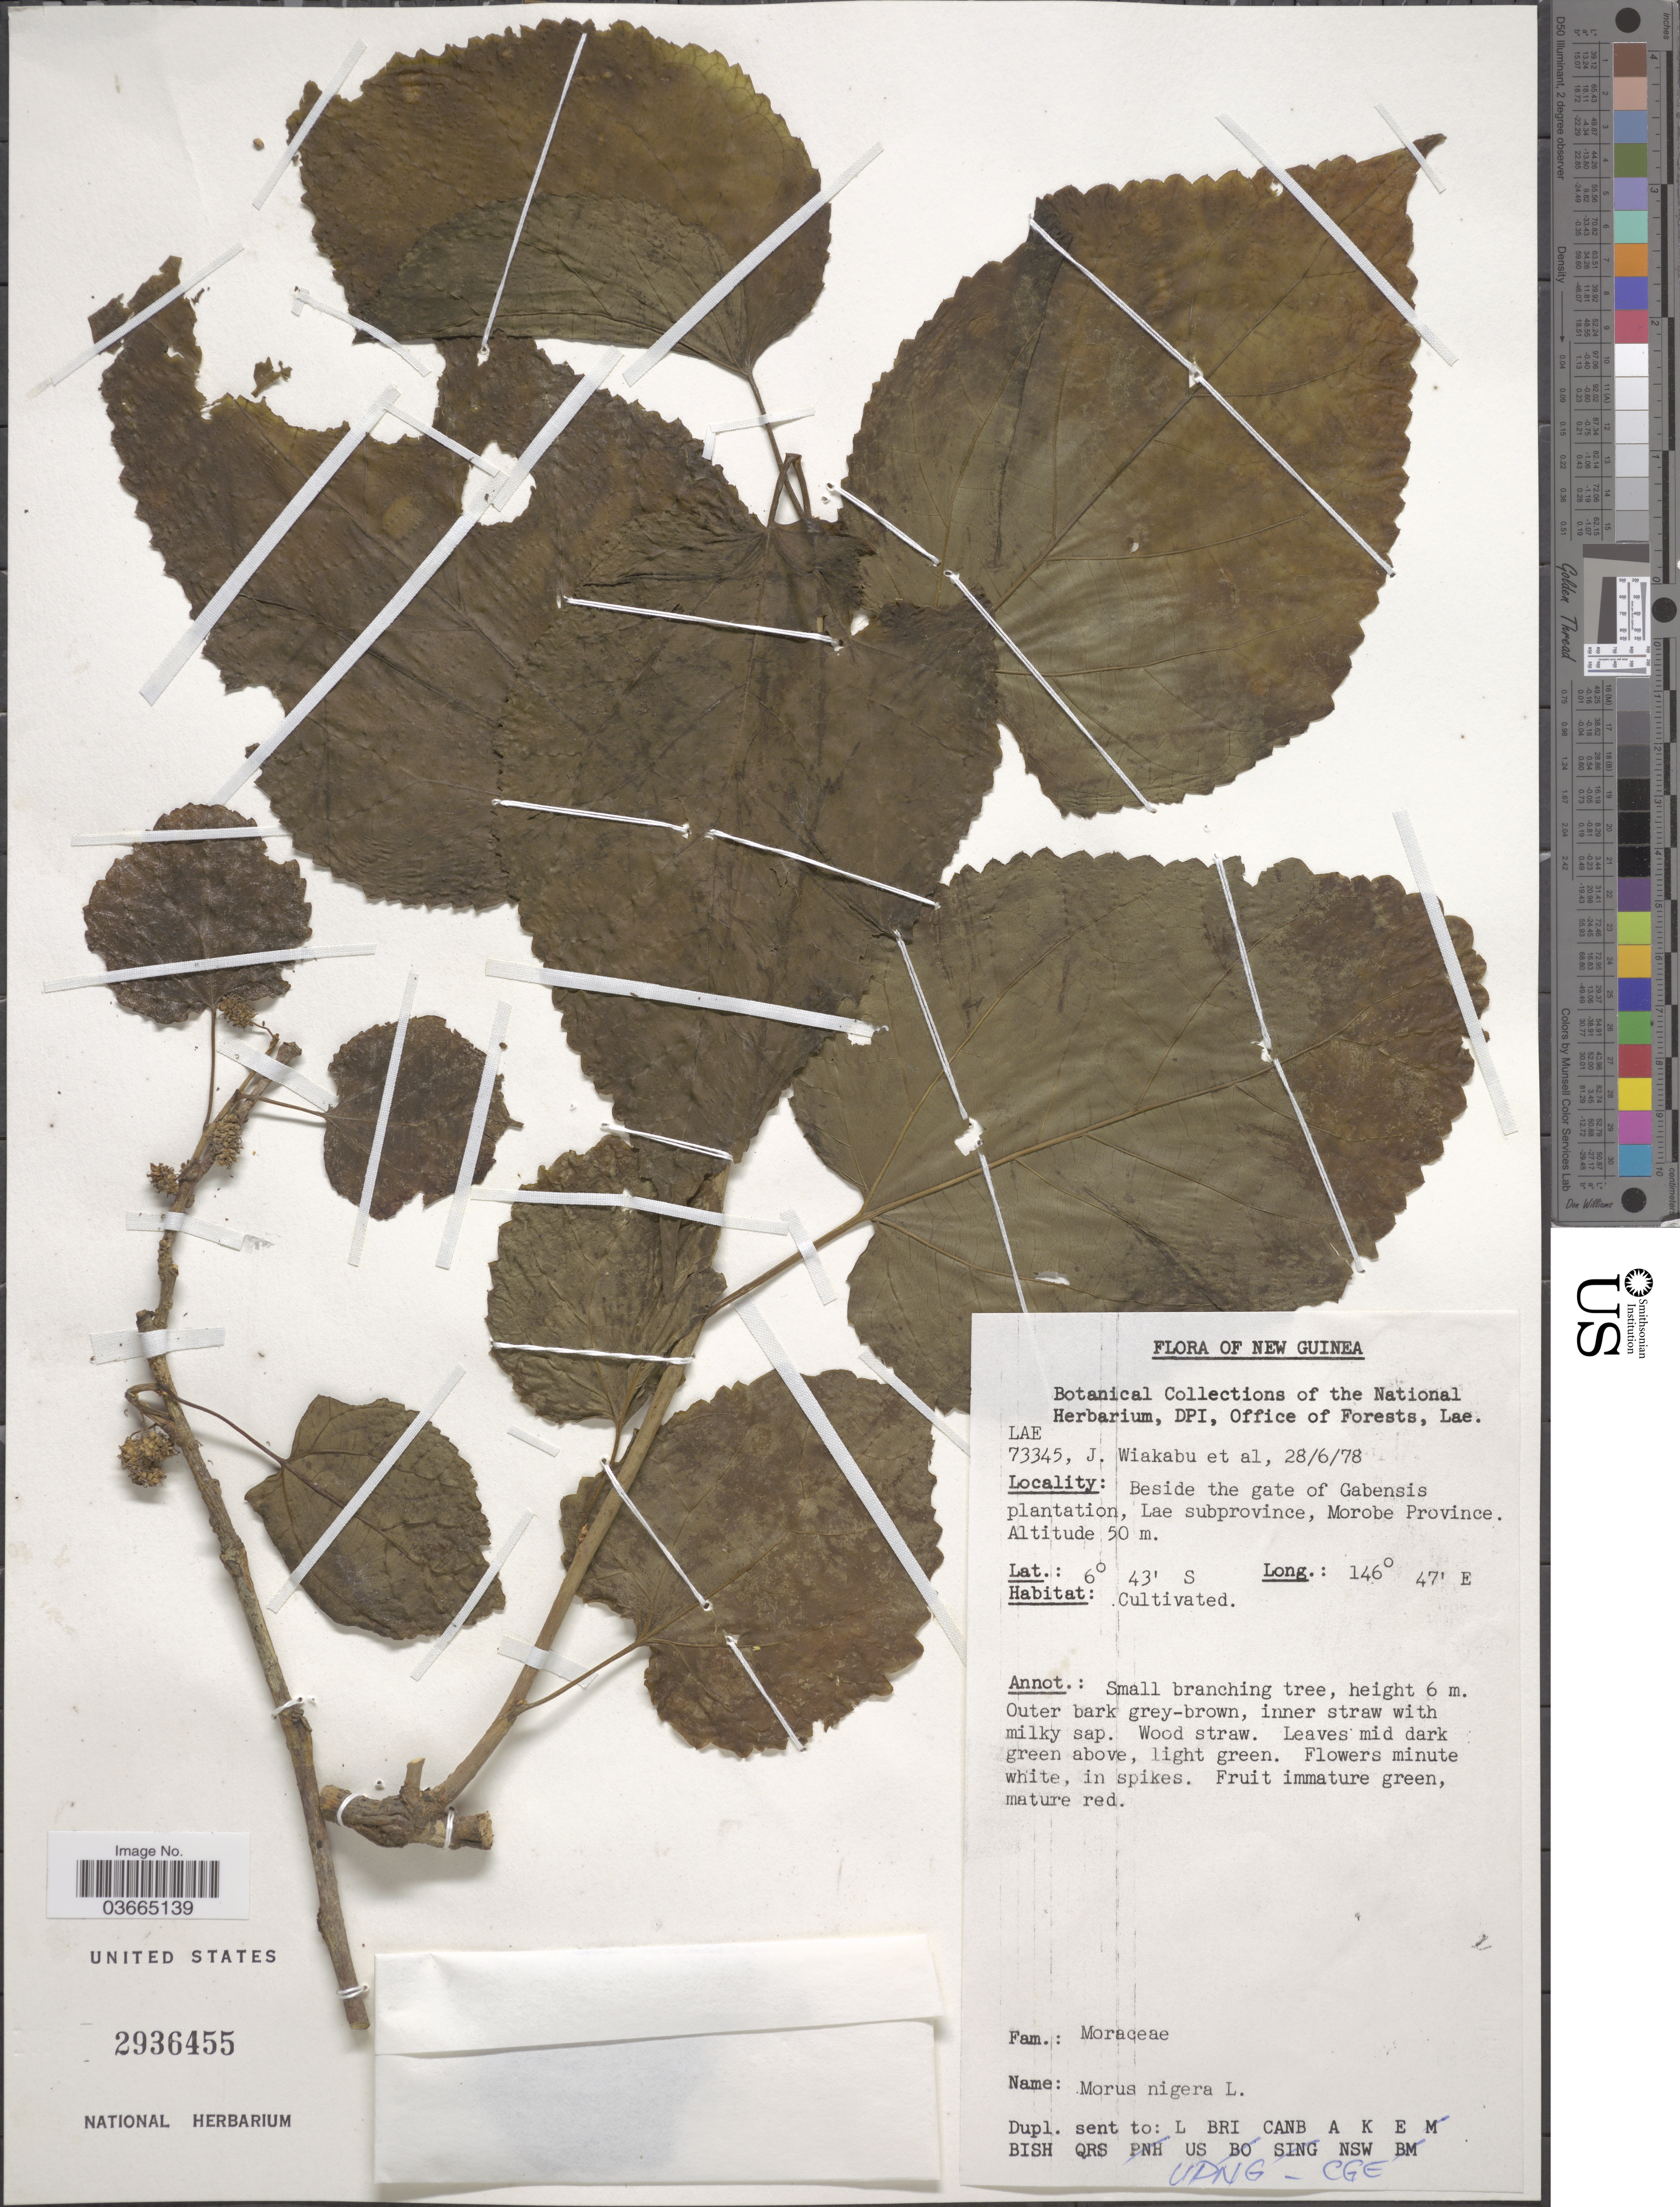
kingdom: Plantae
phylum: Tracheophyta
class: Magnoliopsida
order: Rosales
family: Moraceae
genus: Morus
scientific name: Morus nigra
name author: L.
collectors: J. Wiakabu & et al.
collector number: LAE 73345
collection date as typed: Transcribed d/m/y: 28/6/78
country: Papua New Guinea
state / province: Morobe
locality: New Guinea. Beside the gate of Gabensis plantation, Lae subprovince, Morobe Province.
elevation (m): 50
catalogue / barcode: US 2936455